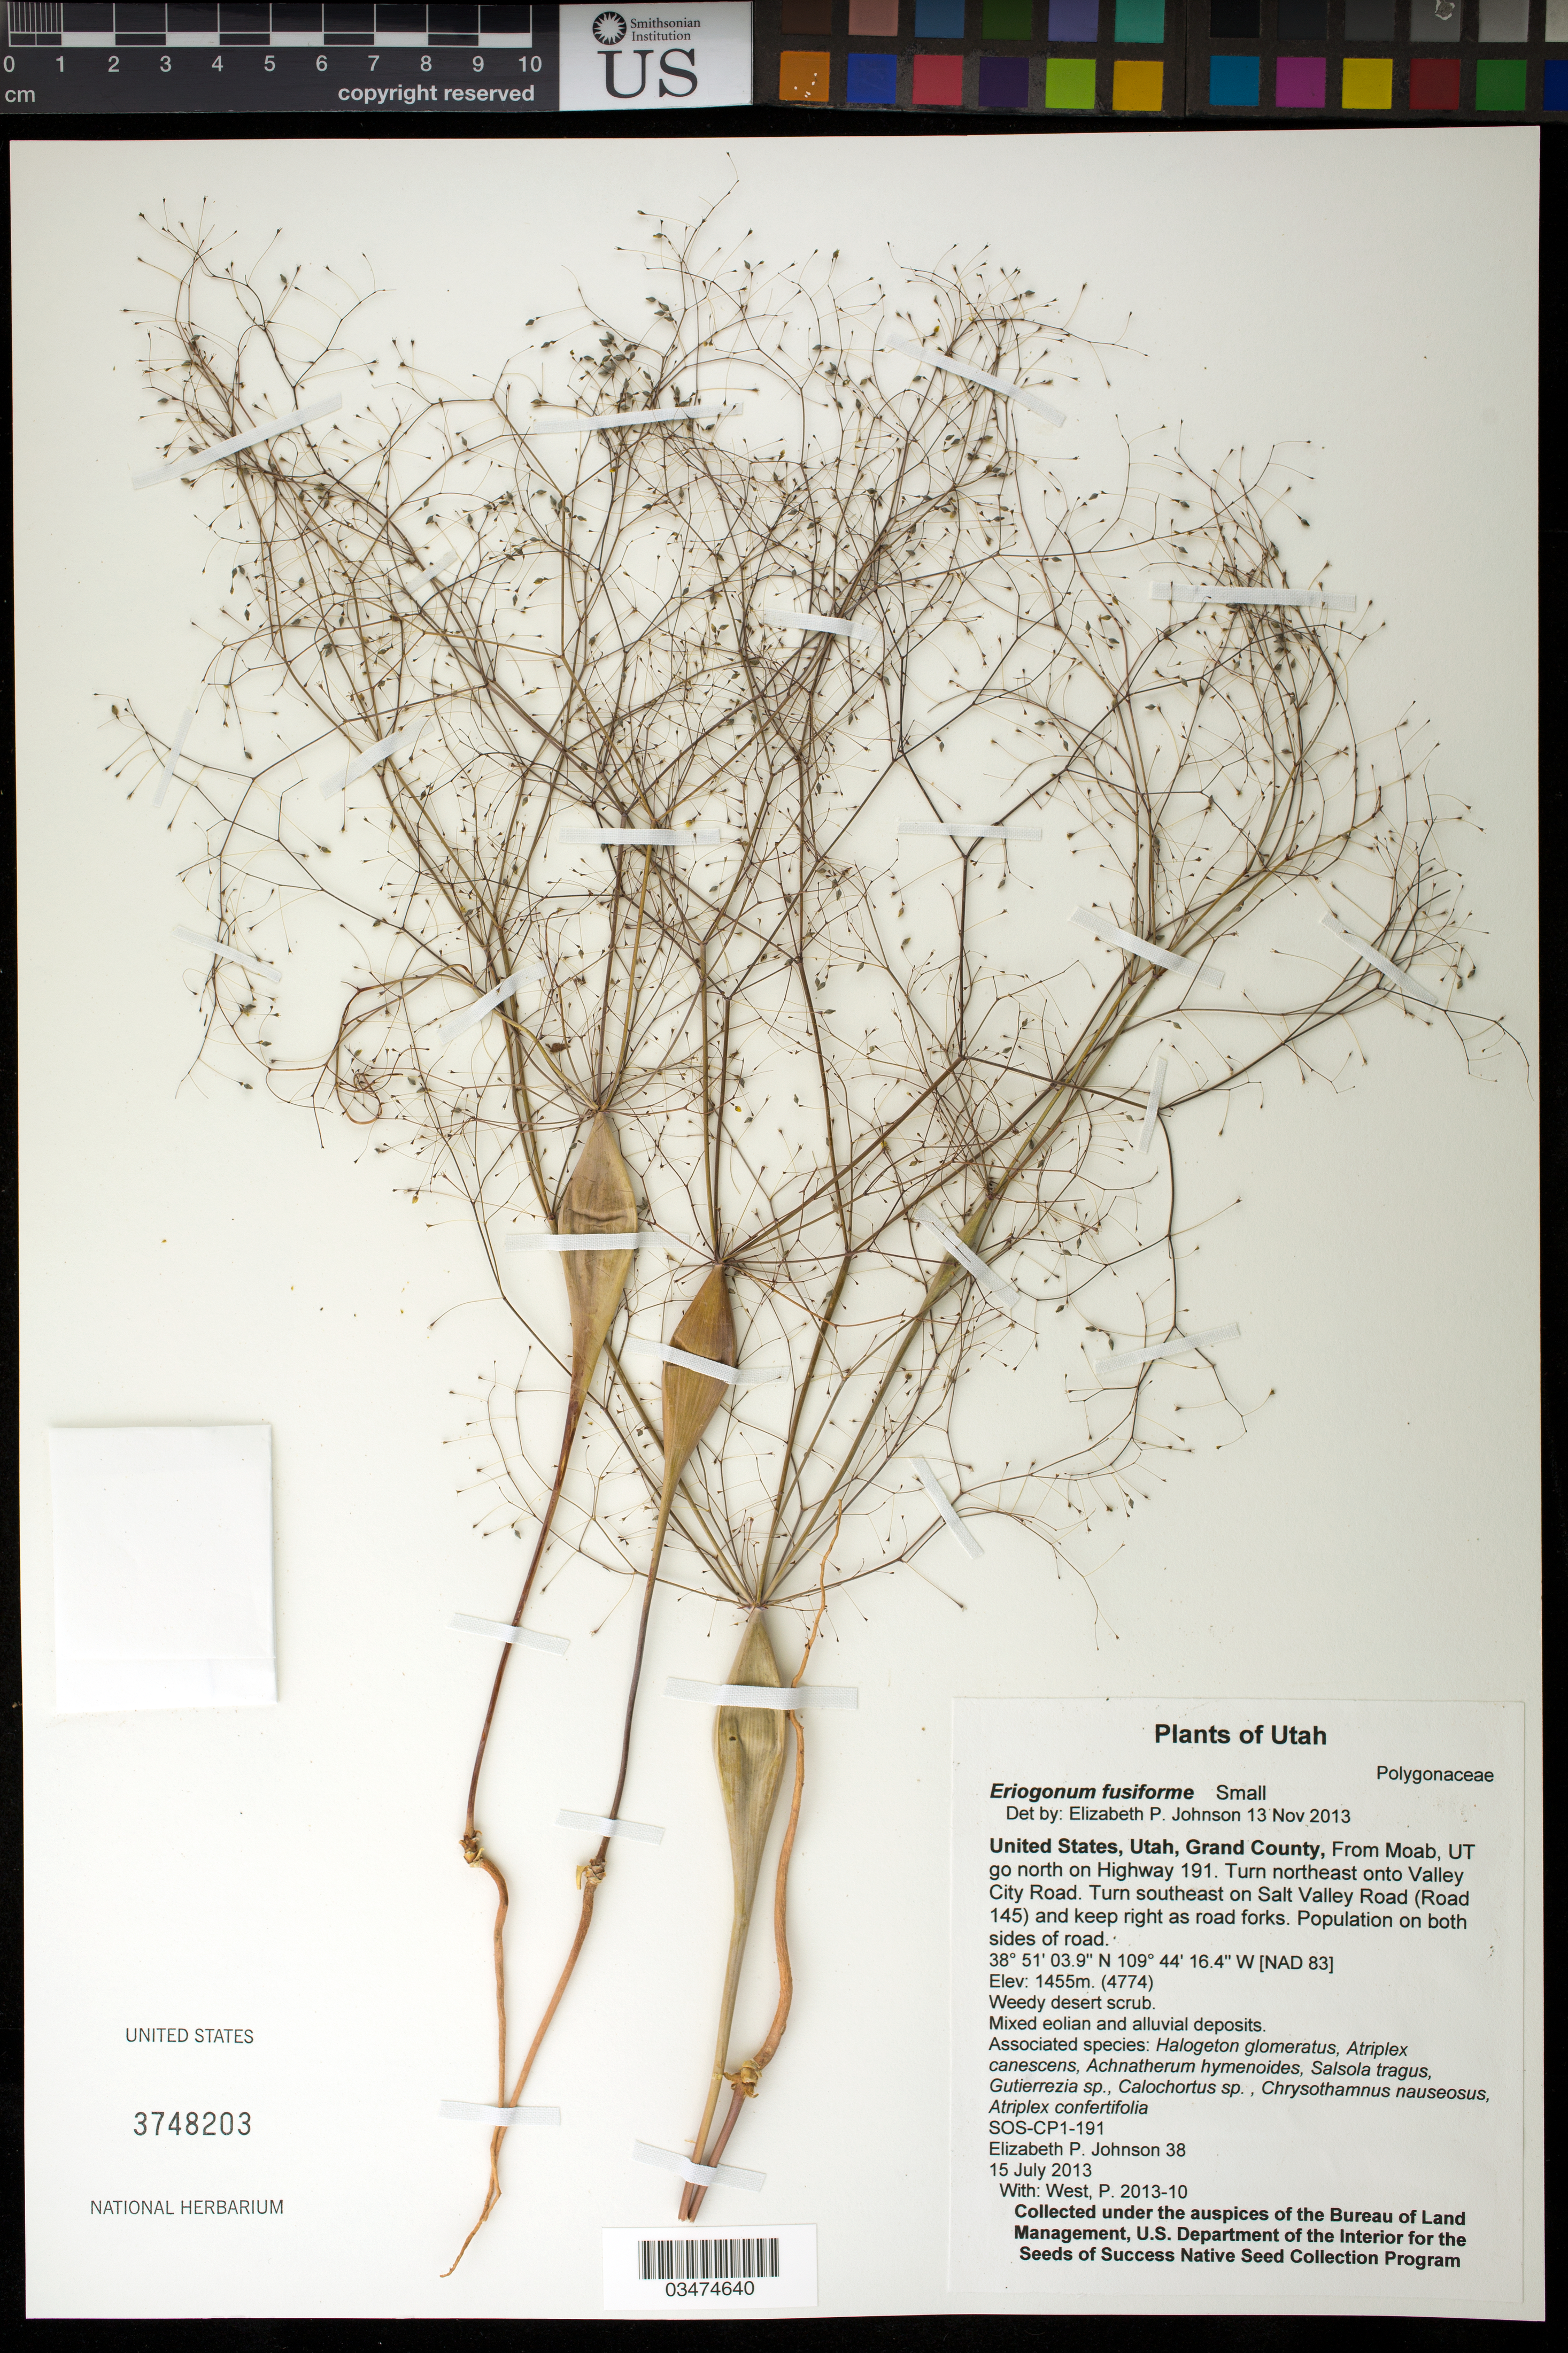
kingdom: Plantae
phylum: Tracheophyta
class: Magnoliopsida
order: Caryophyllales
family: Polygonaceae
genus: Eriogonum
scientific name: Eriogonum fusiforme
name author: Small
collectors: E. P. Johnson & P. West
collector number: SOS-CP1-191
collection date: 2013-07-15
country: United States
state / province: Utah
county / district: Grand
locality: Both sides of Salt Valley Rd. (Road 145)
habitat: Weedy desert scrub. Mixed eolian and alluvial deposits.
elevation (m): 1455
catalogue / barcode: US 3748203